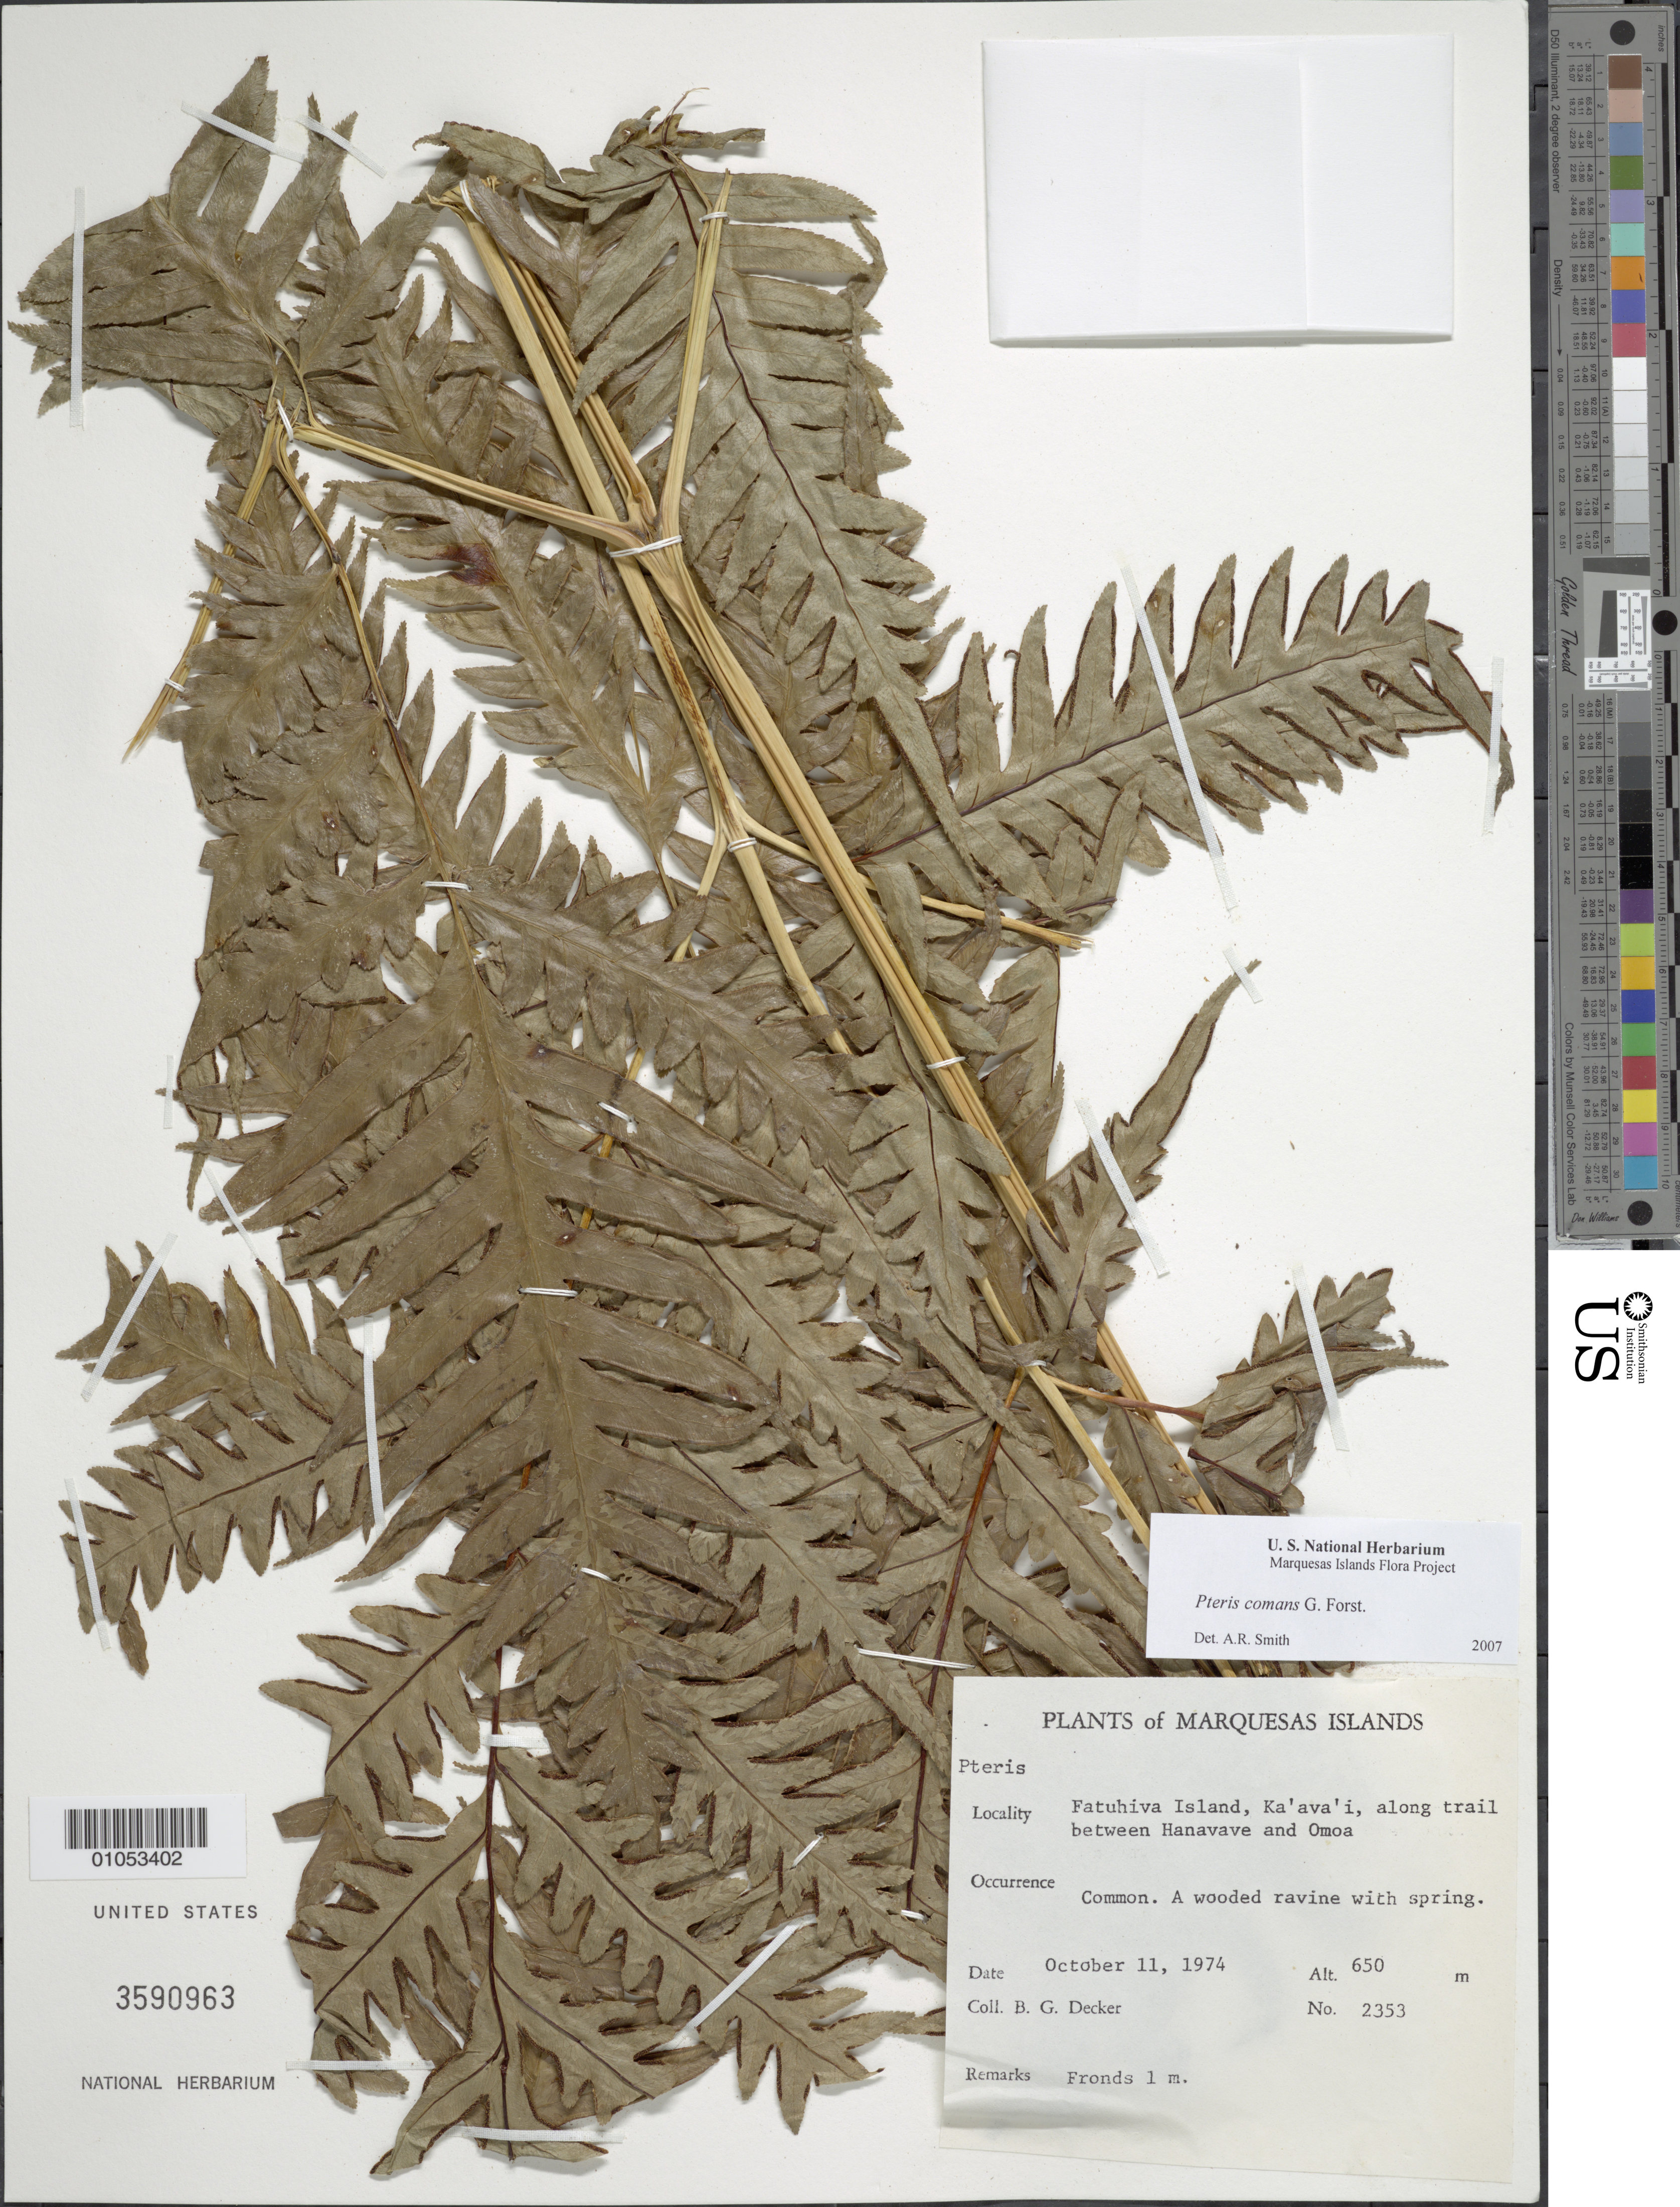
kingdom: Plantae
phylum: Tracheophyta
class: Polypodiopsida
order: Polypodiales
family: Pteridaceae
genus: Pteris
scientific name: Pteris comans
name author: G. Forst.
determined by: Smith, Alan R., (UC)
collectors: B. G. Decker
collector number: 2353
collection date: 1974-10-11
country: French Polynesia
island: Fatu Hiva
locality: Ka'ava'i, along trail between Hanavave and Omoa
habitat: Common. A wooded ravine with spring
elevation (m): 650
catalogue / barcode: US 3590963